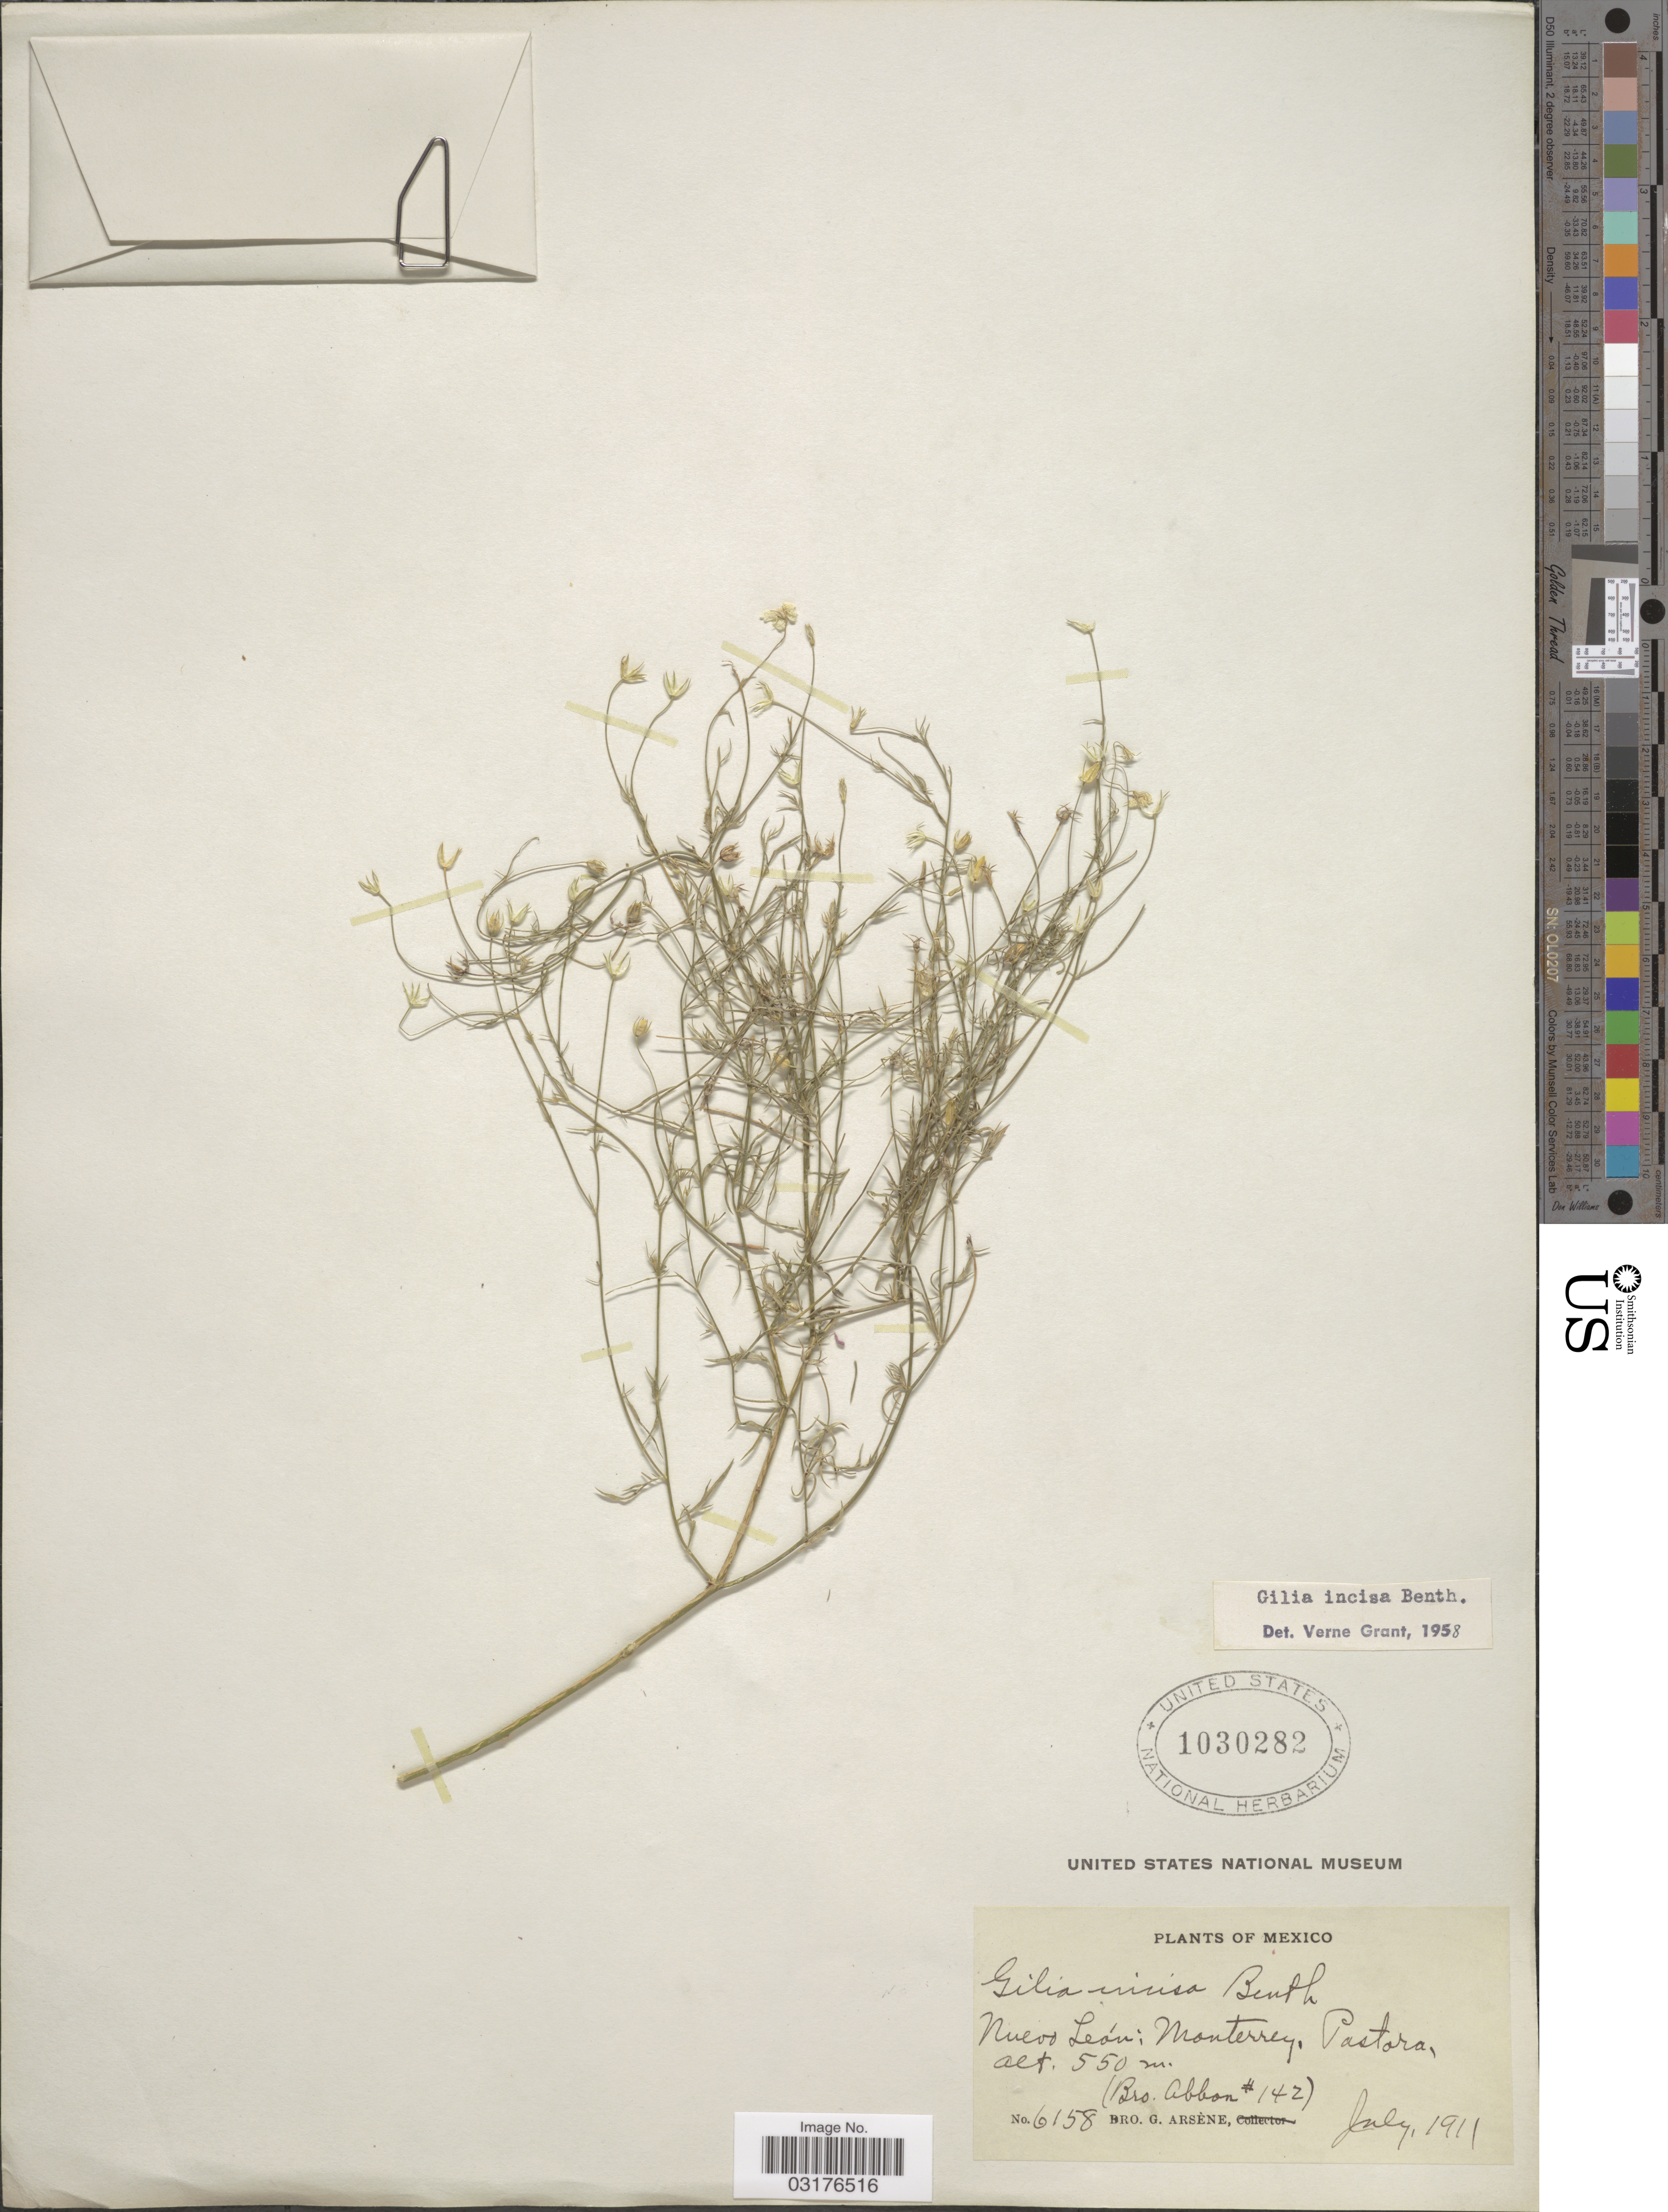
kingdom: Plantae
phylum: Tracheophyta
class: Magnoliopsida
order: Ericales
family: Polemoniaceae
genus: Giliastrum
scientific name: Giliastrum incisum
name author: (Benth.) J.M. Porter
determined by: Strong, Mark T., (BOT), Smithsonian Institution - National Museum of Natural History (UNITED STATES)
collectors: Bro. G. Arsène & Bro. Abbon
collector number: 6158/142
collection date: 1911-07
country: Mexico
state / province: Nuevo León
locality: Monterrey, Pastora.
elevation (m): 550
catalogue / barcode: US 1030282